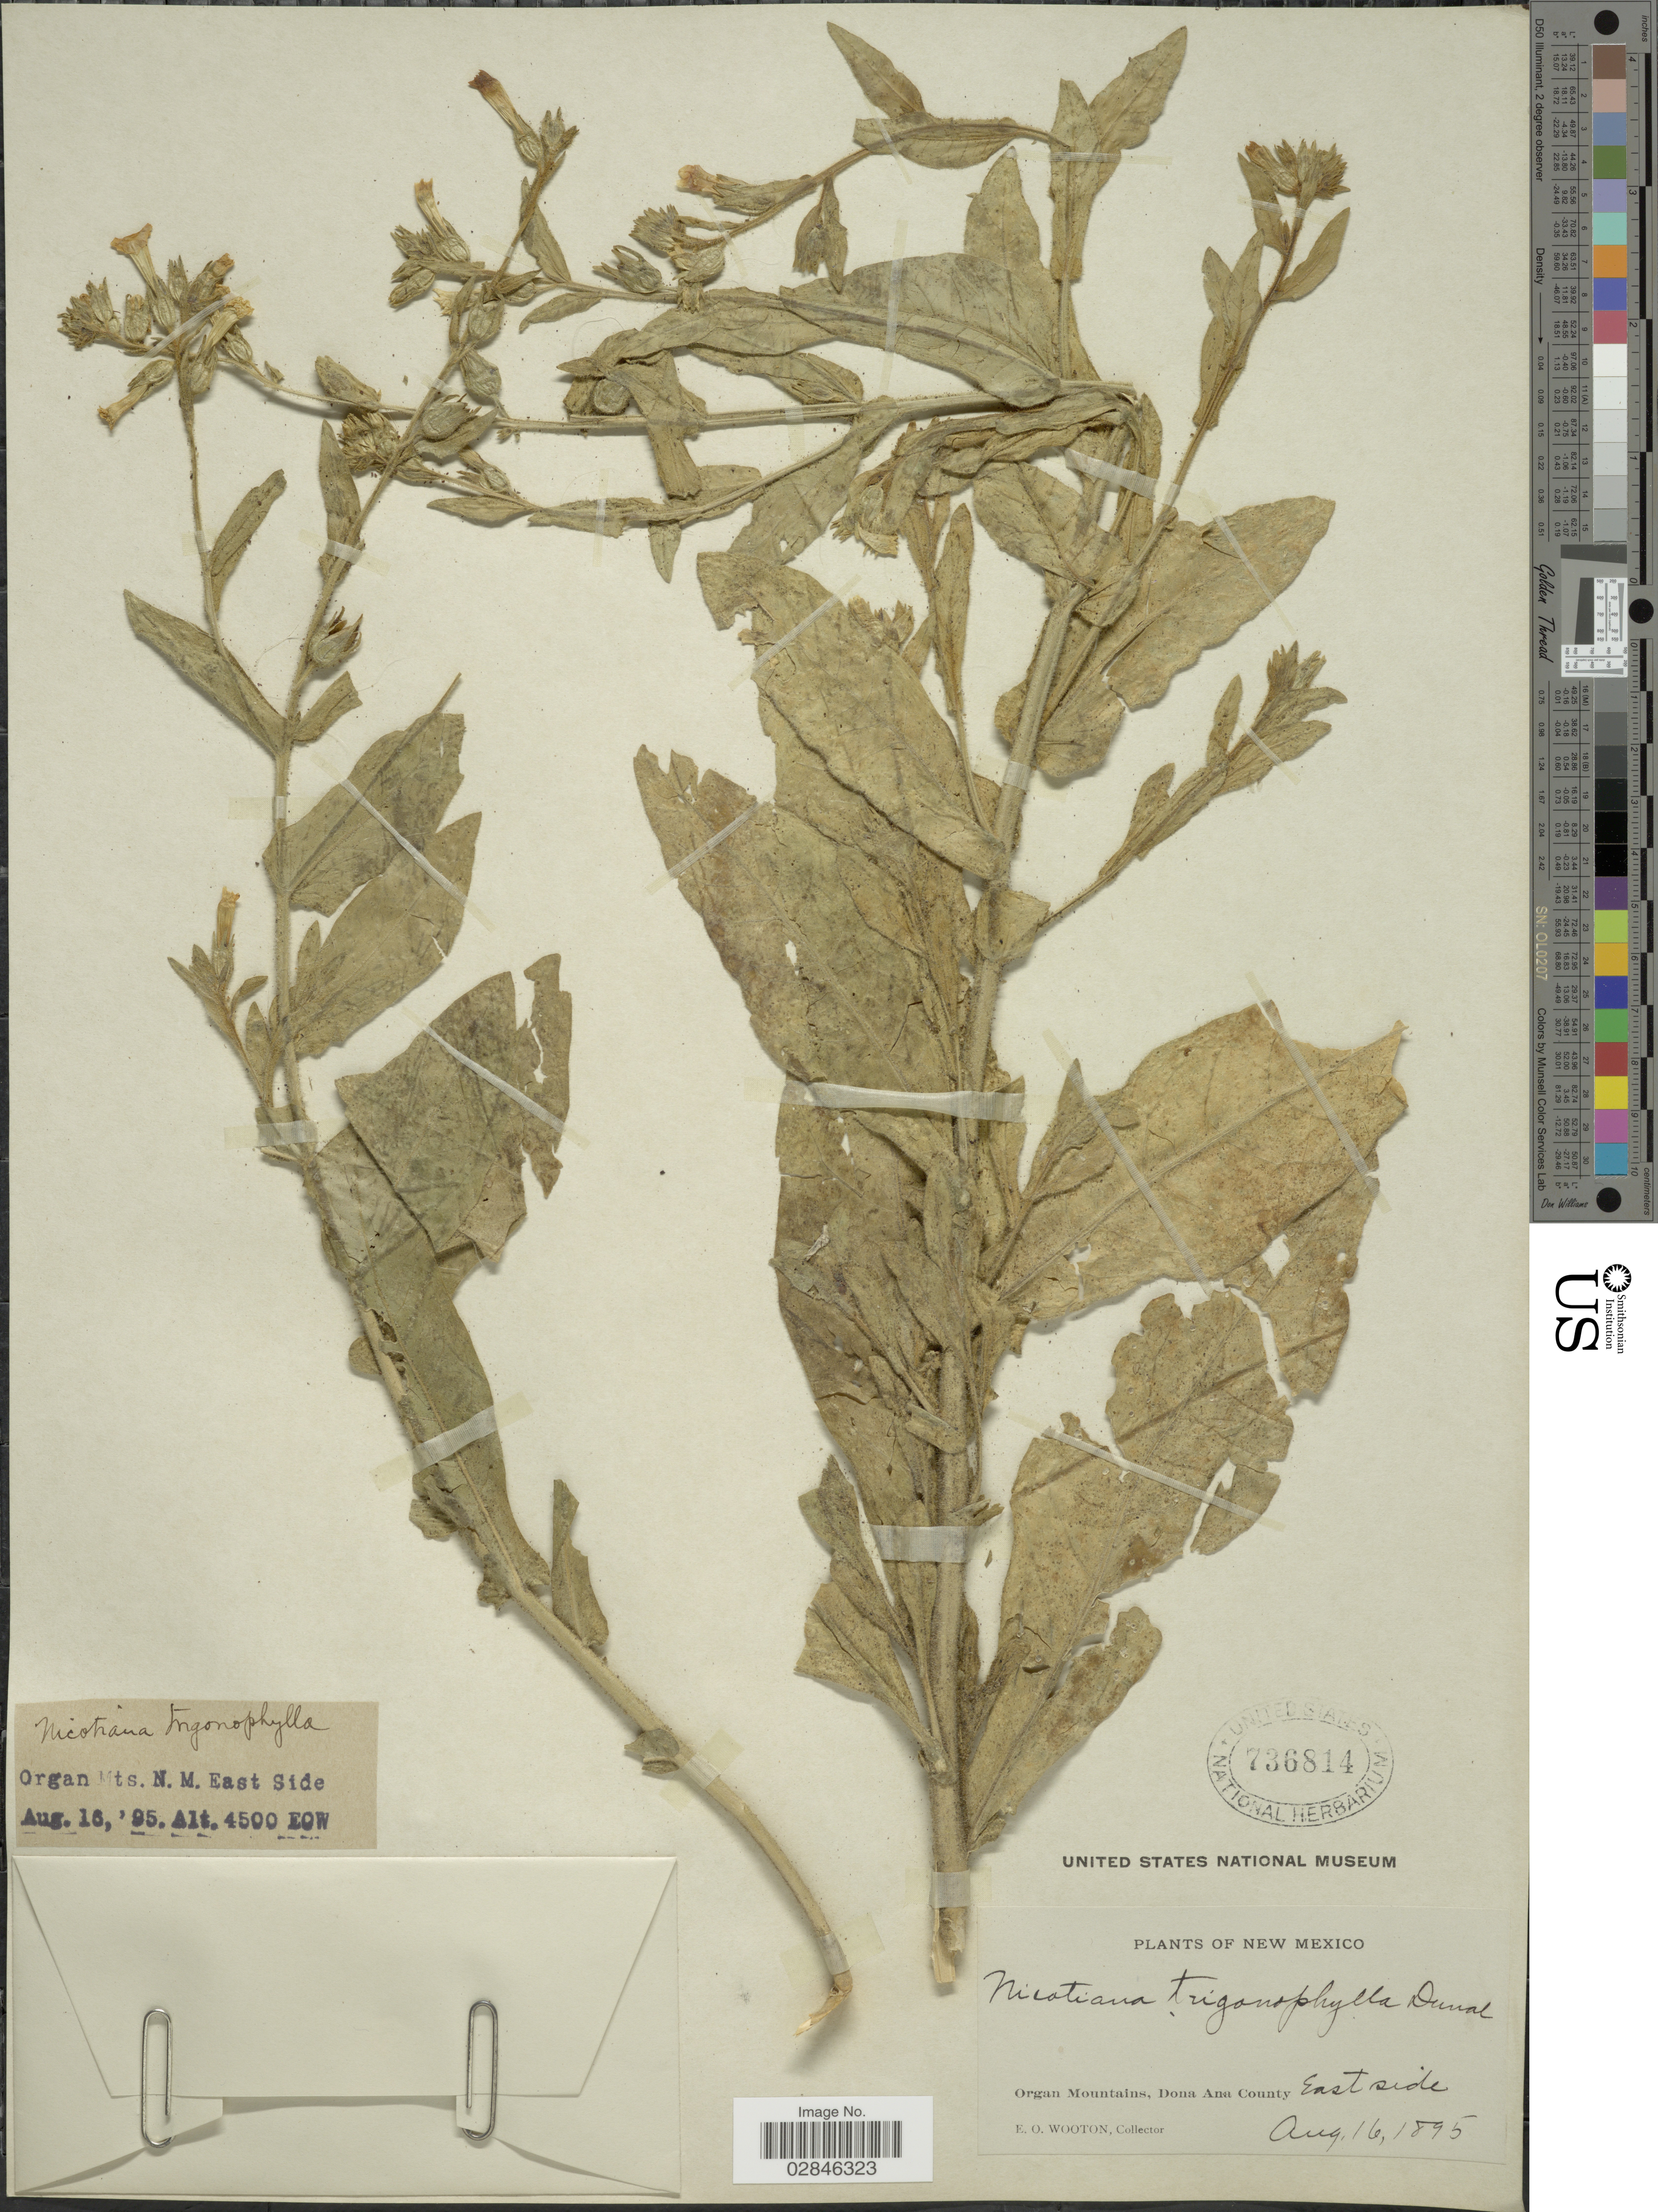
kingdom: Plantae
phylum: Tracheophyta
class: Magnoliopsida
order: Solanales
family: Solanaceae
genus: Nicotiana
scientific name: Nicotiana trigonophylla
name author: Dunal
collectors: E. O. Wooton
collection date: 1895-08-16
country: United States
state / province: New Mexico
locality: Organ Mountains, Dona Ana County East Side.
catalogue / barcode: US 736814